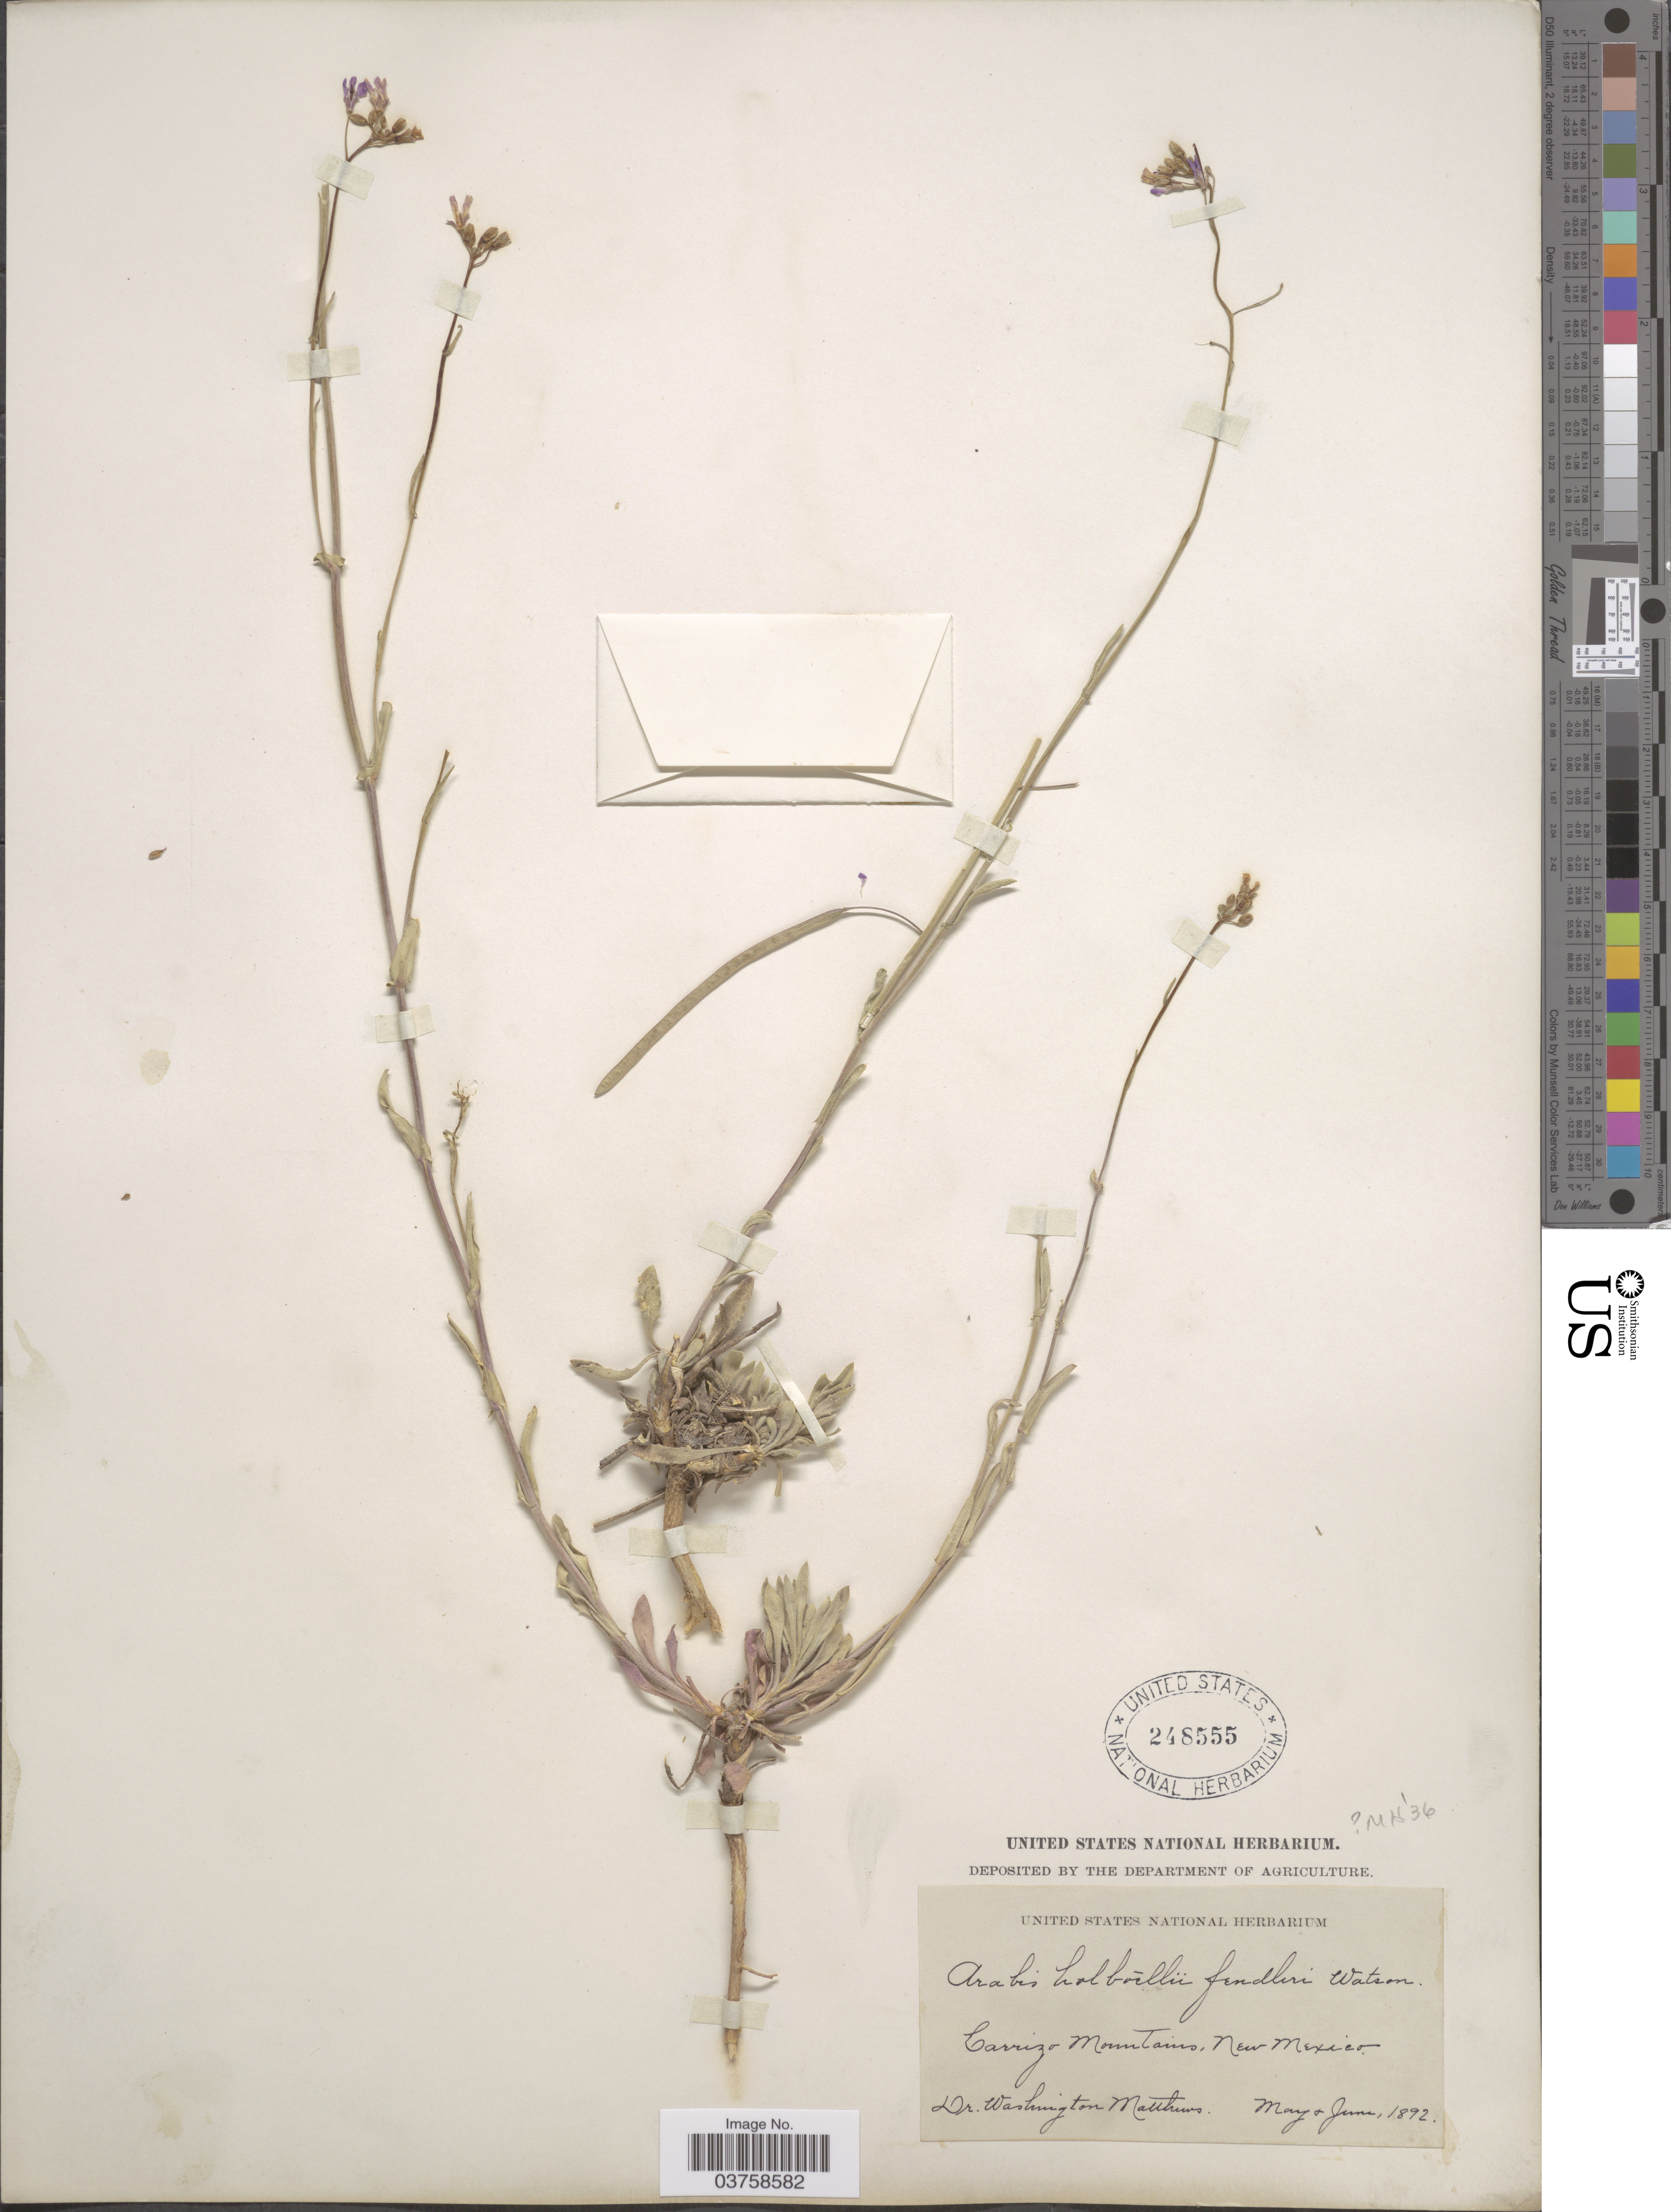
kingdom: Plantae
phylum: Tracheophyta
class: Magnoliopsida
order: Brassicales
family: Brassicaceae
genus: Arabis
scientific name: Arabis perennans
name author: S. Watson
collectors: W. Matthews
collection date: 1892-05/1892-06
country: United States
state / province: New Mexico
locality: Carrizo Mountains.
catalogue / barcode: US 248555